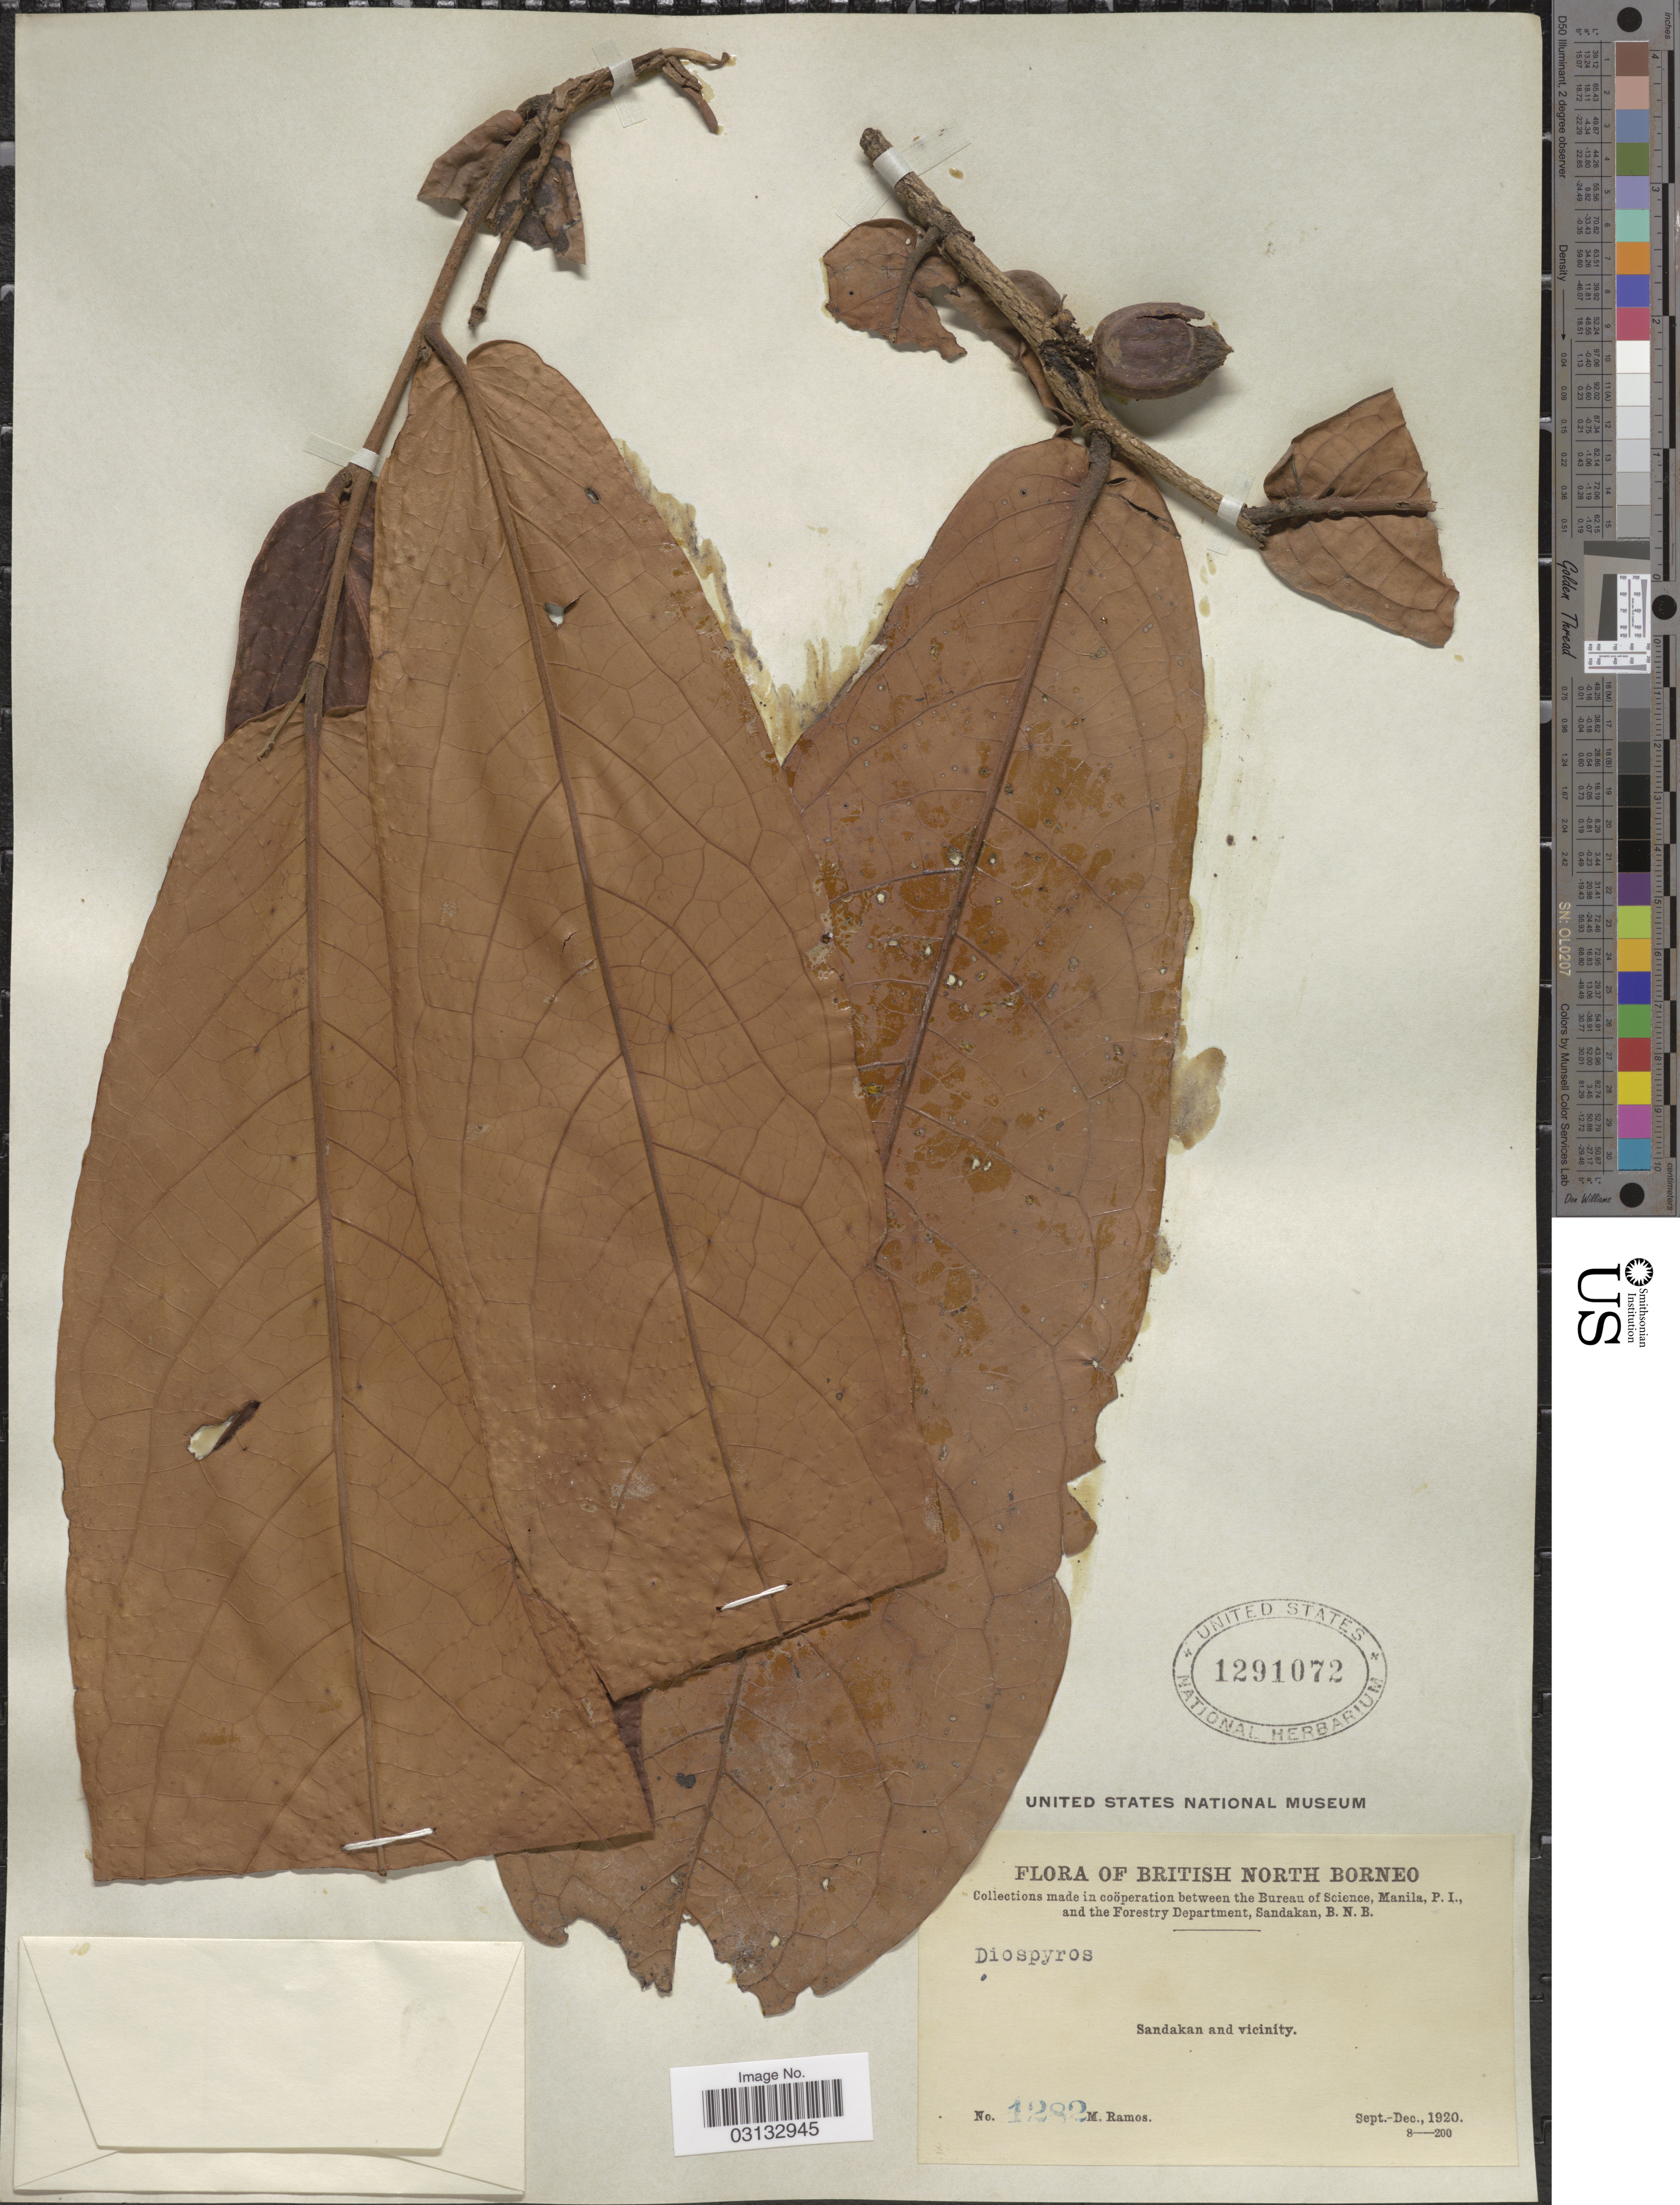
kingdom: Plantae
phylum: Tracheophyta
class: Magnoliopsida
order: Ericales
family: Ebenaceae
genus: Diospyros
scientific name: Diospyros sp.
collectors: M. Ramos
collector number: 1282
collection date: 1920-09/1920-12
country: Malaysia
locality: British North Borneo, Sandakan and vicinity.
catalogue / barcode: US 1291072